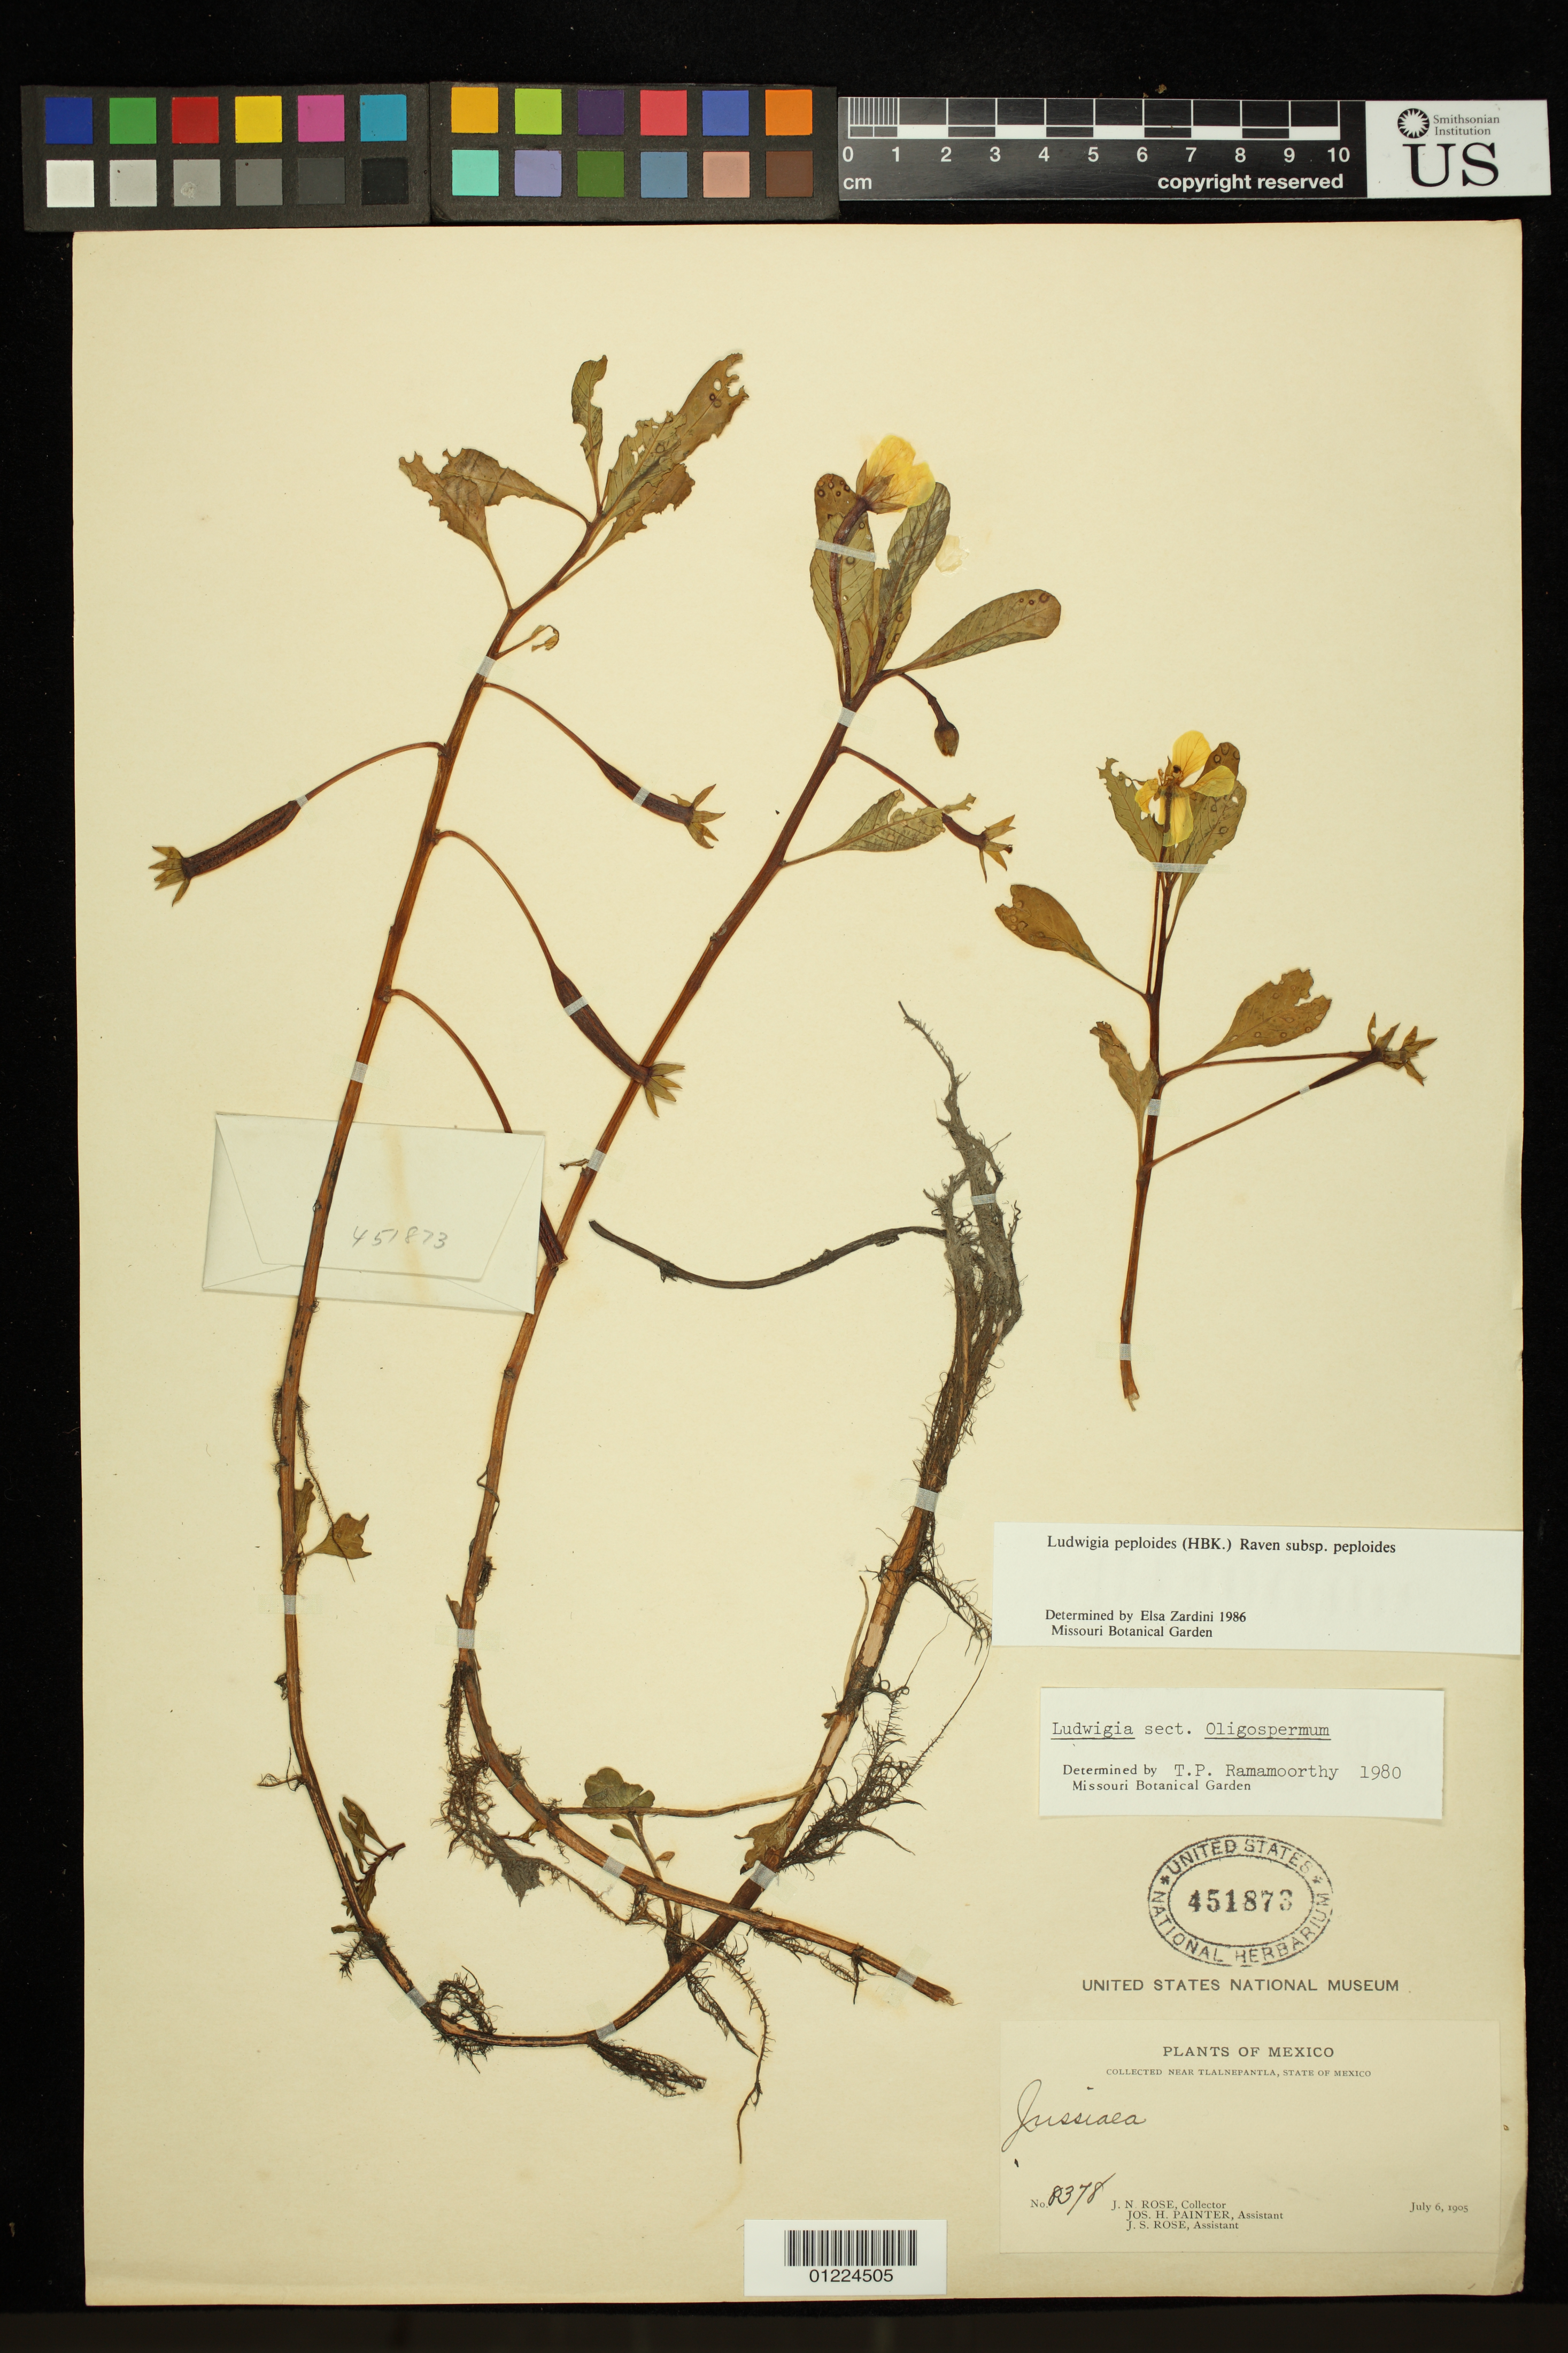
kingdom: Plantae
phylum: Tracheophyta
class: Magnoliopsida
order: Myrtales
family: Onagraceae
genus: Ludwigia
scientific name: Ludwigia peploides subsp. peploides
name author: (Kunth) P.H. Raven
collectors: J. N. Rose, J. H. Painter & J. S. Rose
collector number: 8378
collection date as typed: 06 Jul 1905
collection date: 1905-07-06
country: Mexico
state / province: México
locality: Near Tlalnepantla.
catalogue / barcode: US 451873